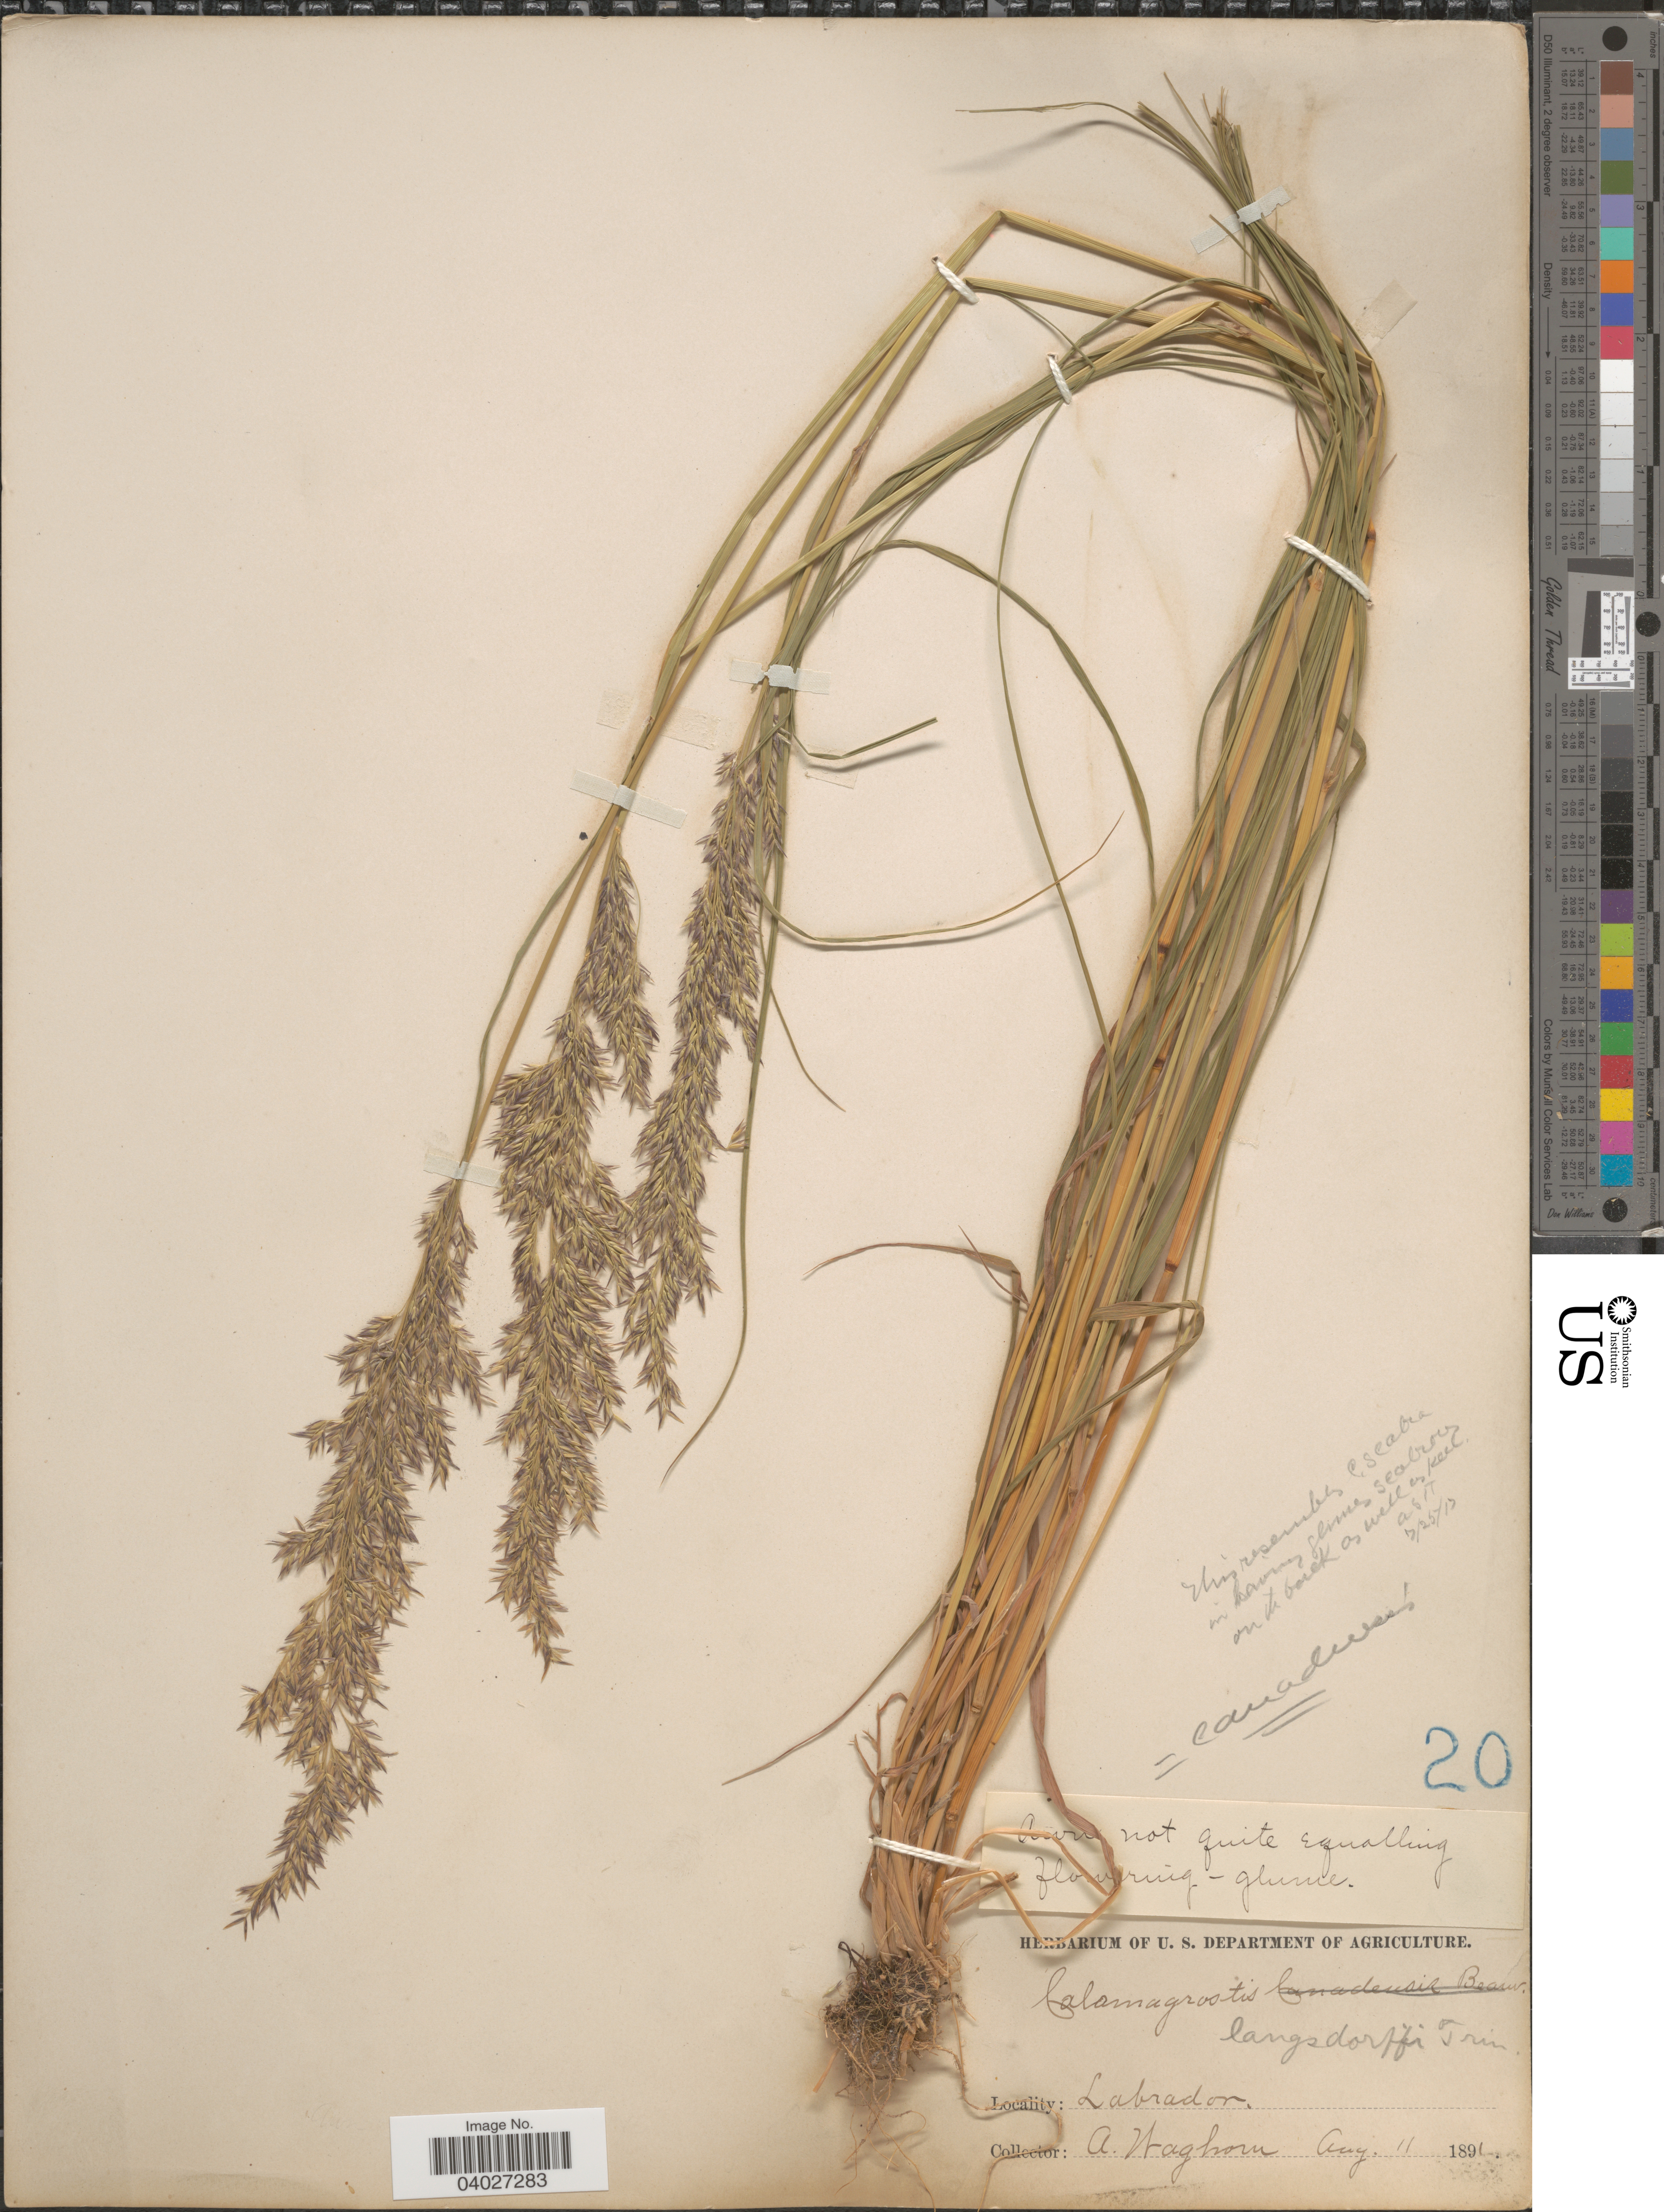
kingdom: Plantae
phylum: Tracheophyta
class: Liliopsida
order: Poales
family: Poaceae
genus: Calamagrostis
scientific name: Calamagrostis canadensis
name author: (Michx.) P. Beauv.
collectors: A. Waghorne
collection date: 1891-08-11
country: Canada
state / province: Newfoundland and Labrador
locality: Labrador.